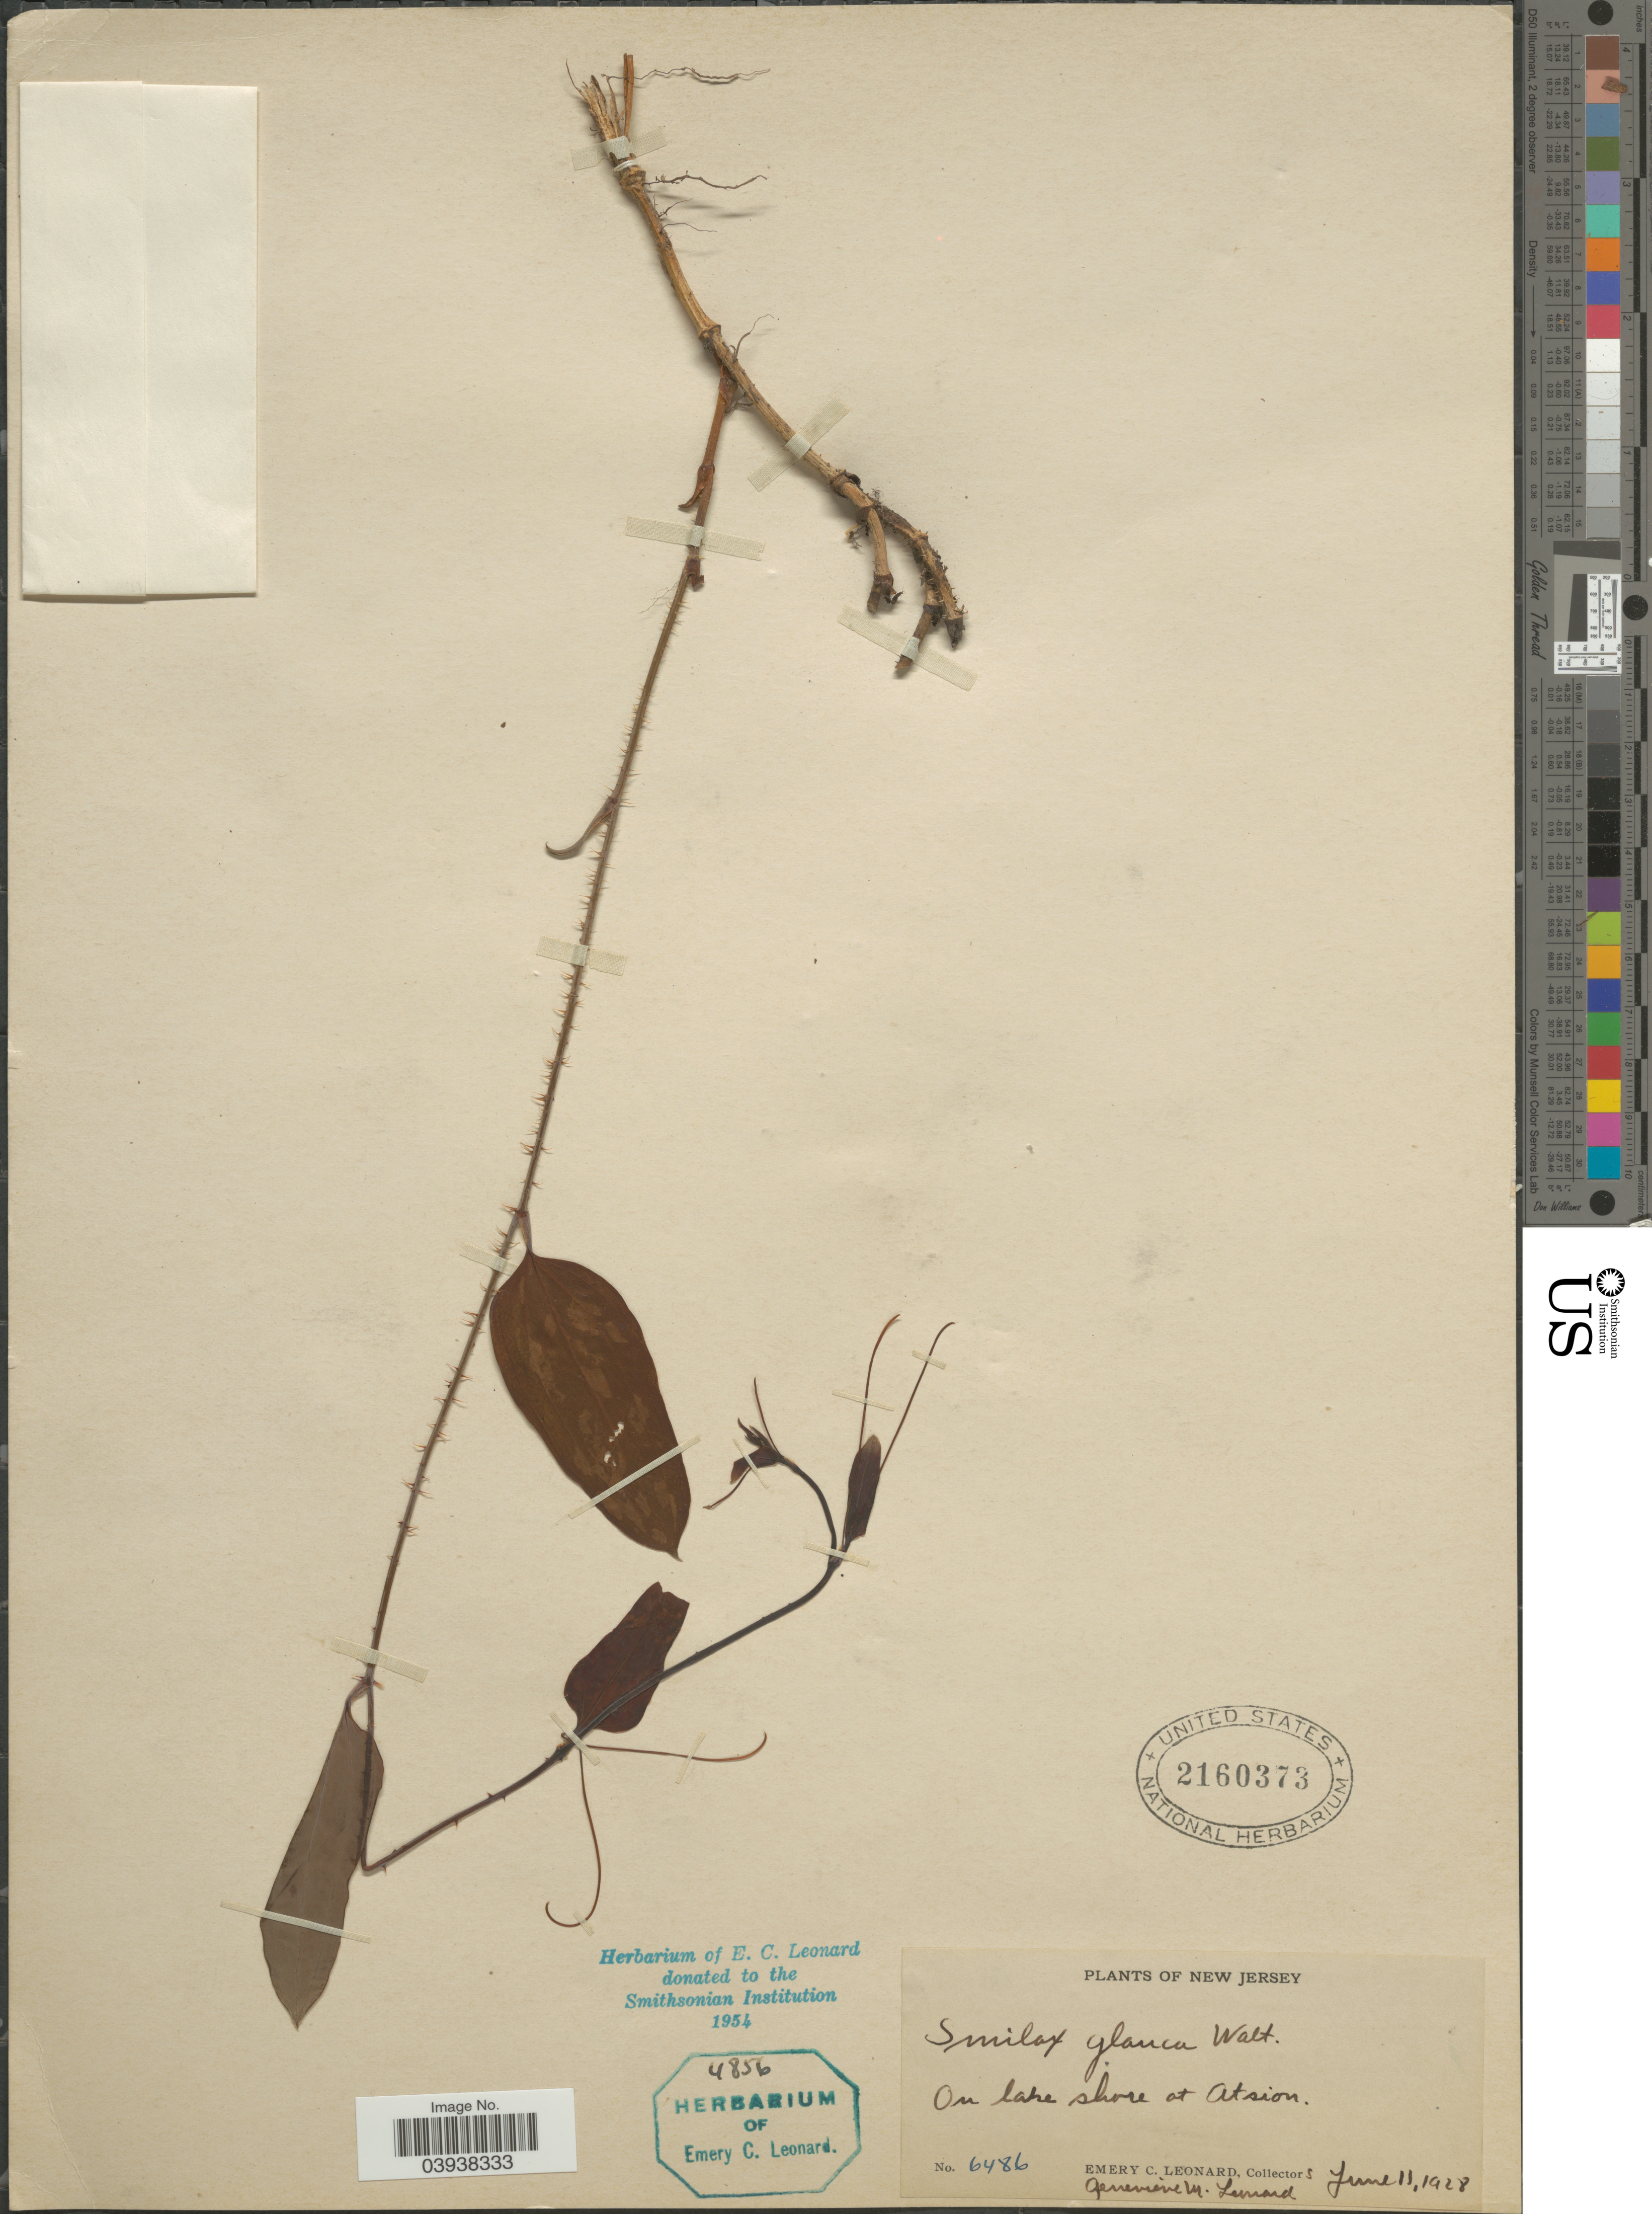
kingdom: Plantae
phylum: Tracheophyta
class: Liliopsida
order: Liliales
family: Smilacaceae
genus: Smilax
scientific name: Smilax glauca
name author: Walter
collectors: E. C. Leonard & G. M. Leonard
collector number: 6486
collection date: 1928-06-11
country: United States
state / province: New Jersey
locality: On lake shore at Atsion.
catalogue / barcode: US 2160373